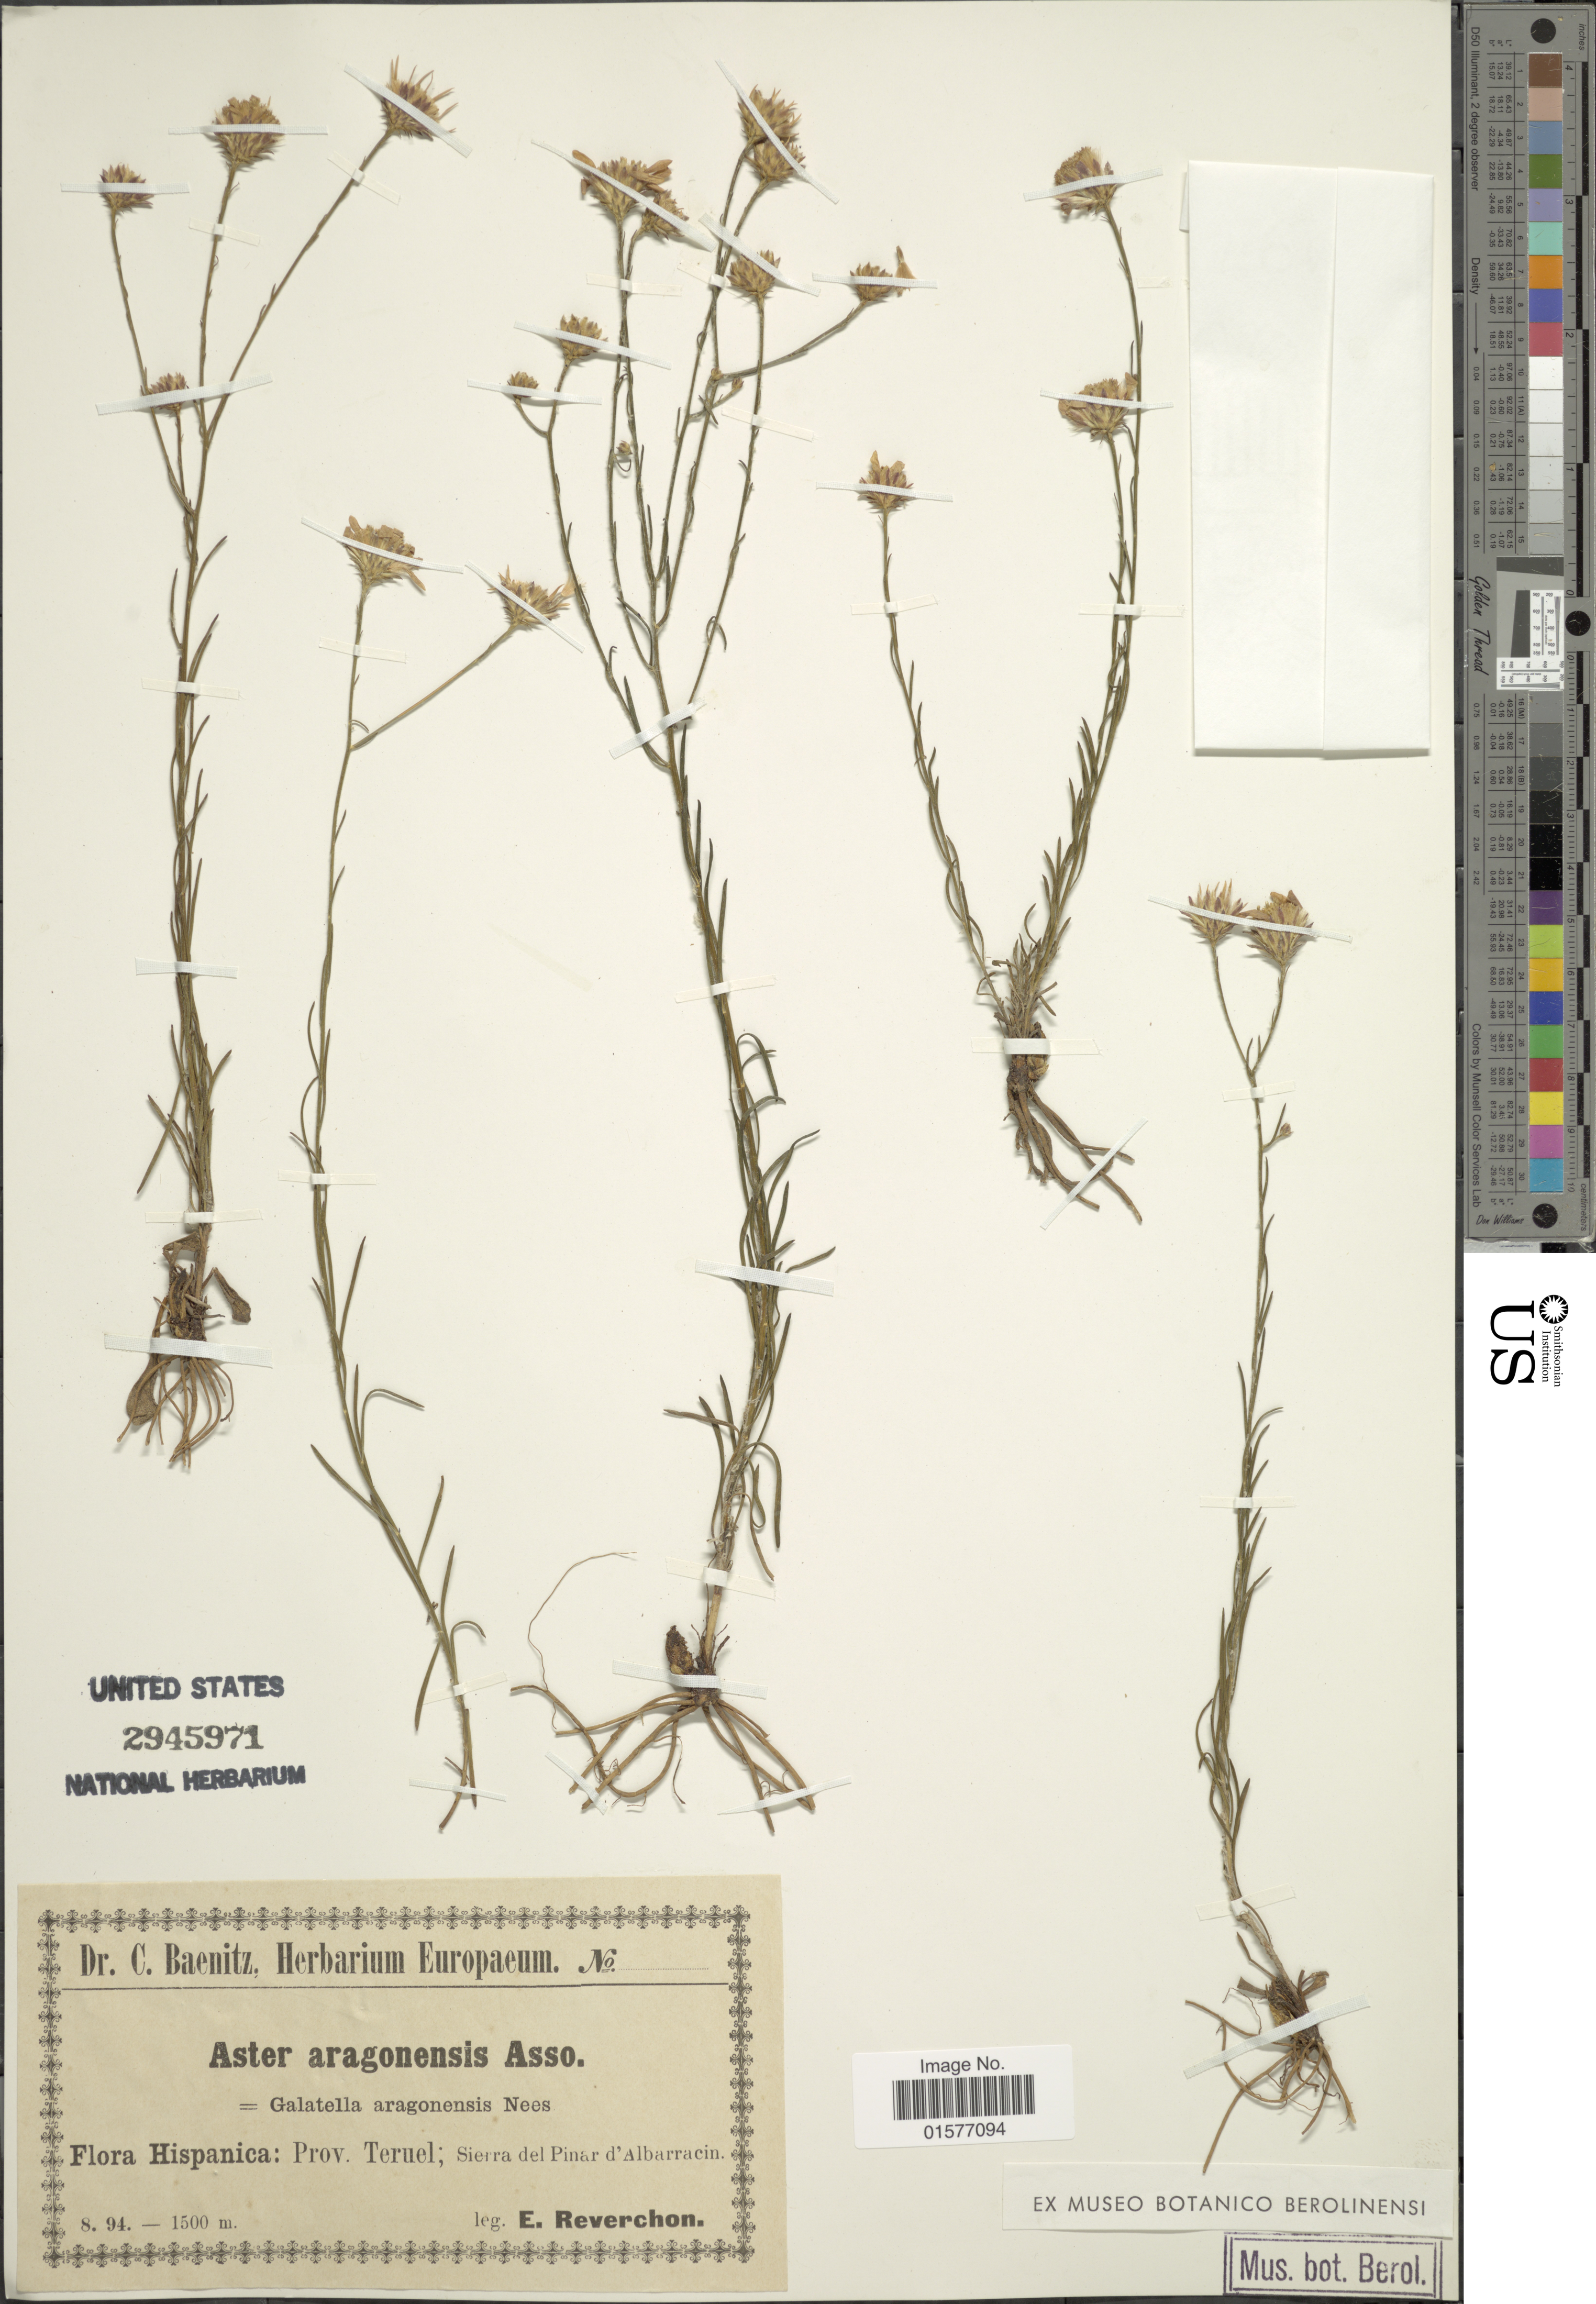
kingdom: Plantae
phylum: Tracheophyta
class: Magnoliopsida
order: Asterales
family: Asteraceae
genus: Galatella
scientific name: Galatella aragonensis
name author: Nees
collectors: E. Reverchon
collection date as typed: Transcribed d/m/y: /8/94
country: Spain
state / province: Aragon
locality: Hispanica: Prov. Truel; Sierra del Pinar d'Albarracin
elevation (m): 1500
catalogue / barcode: US 2945971